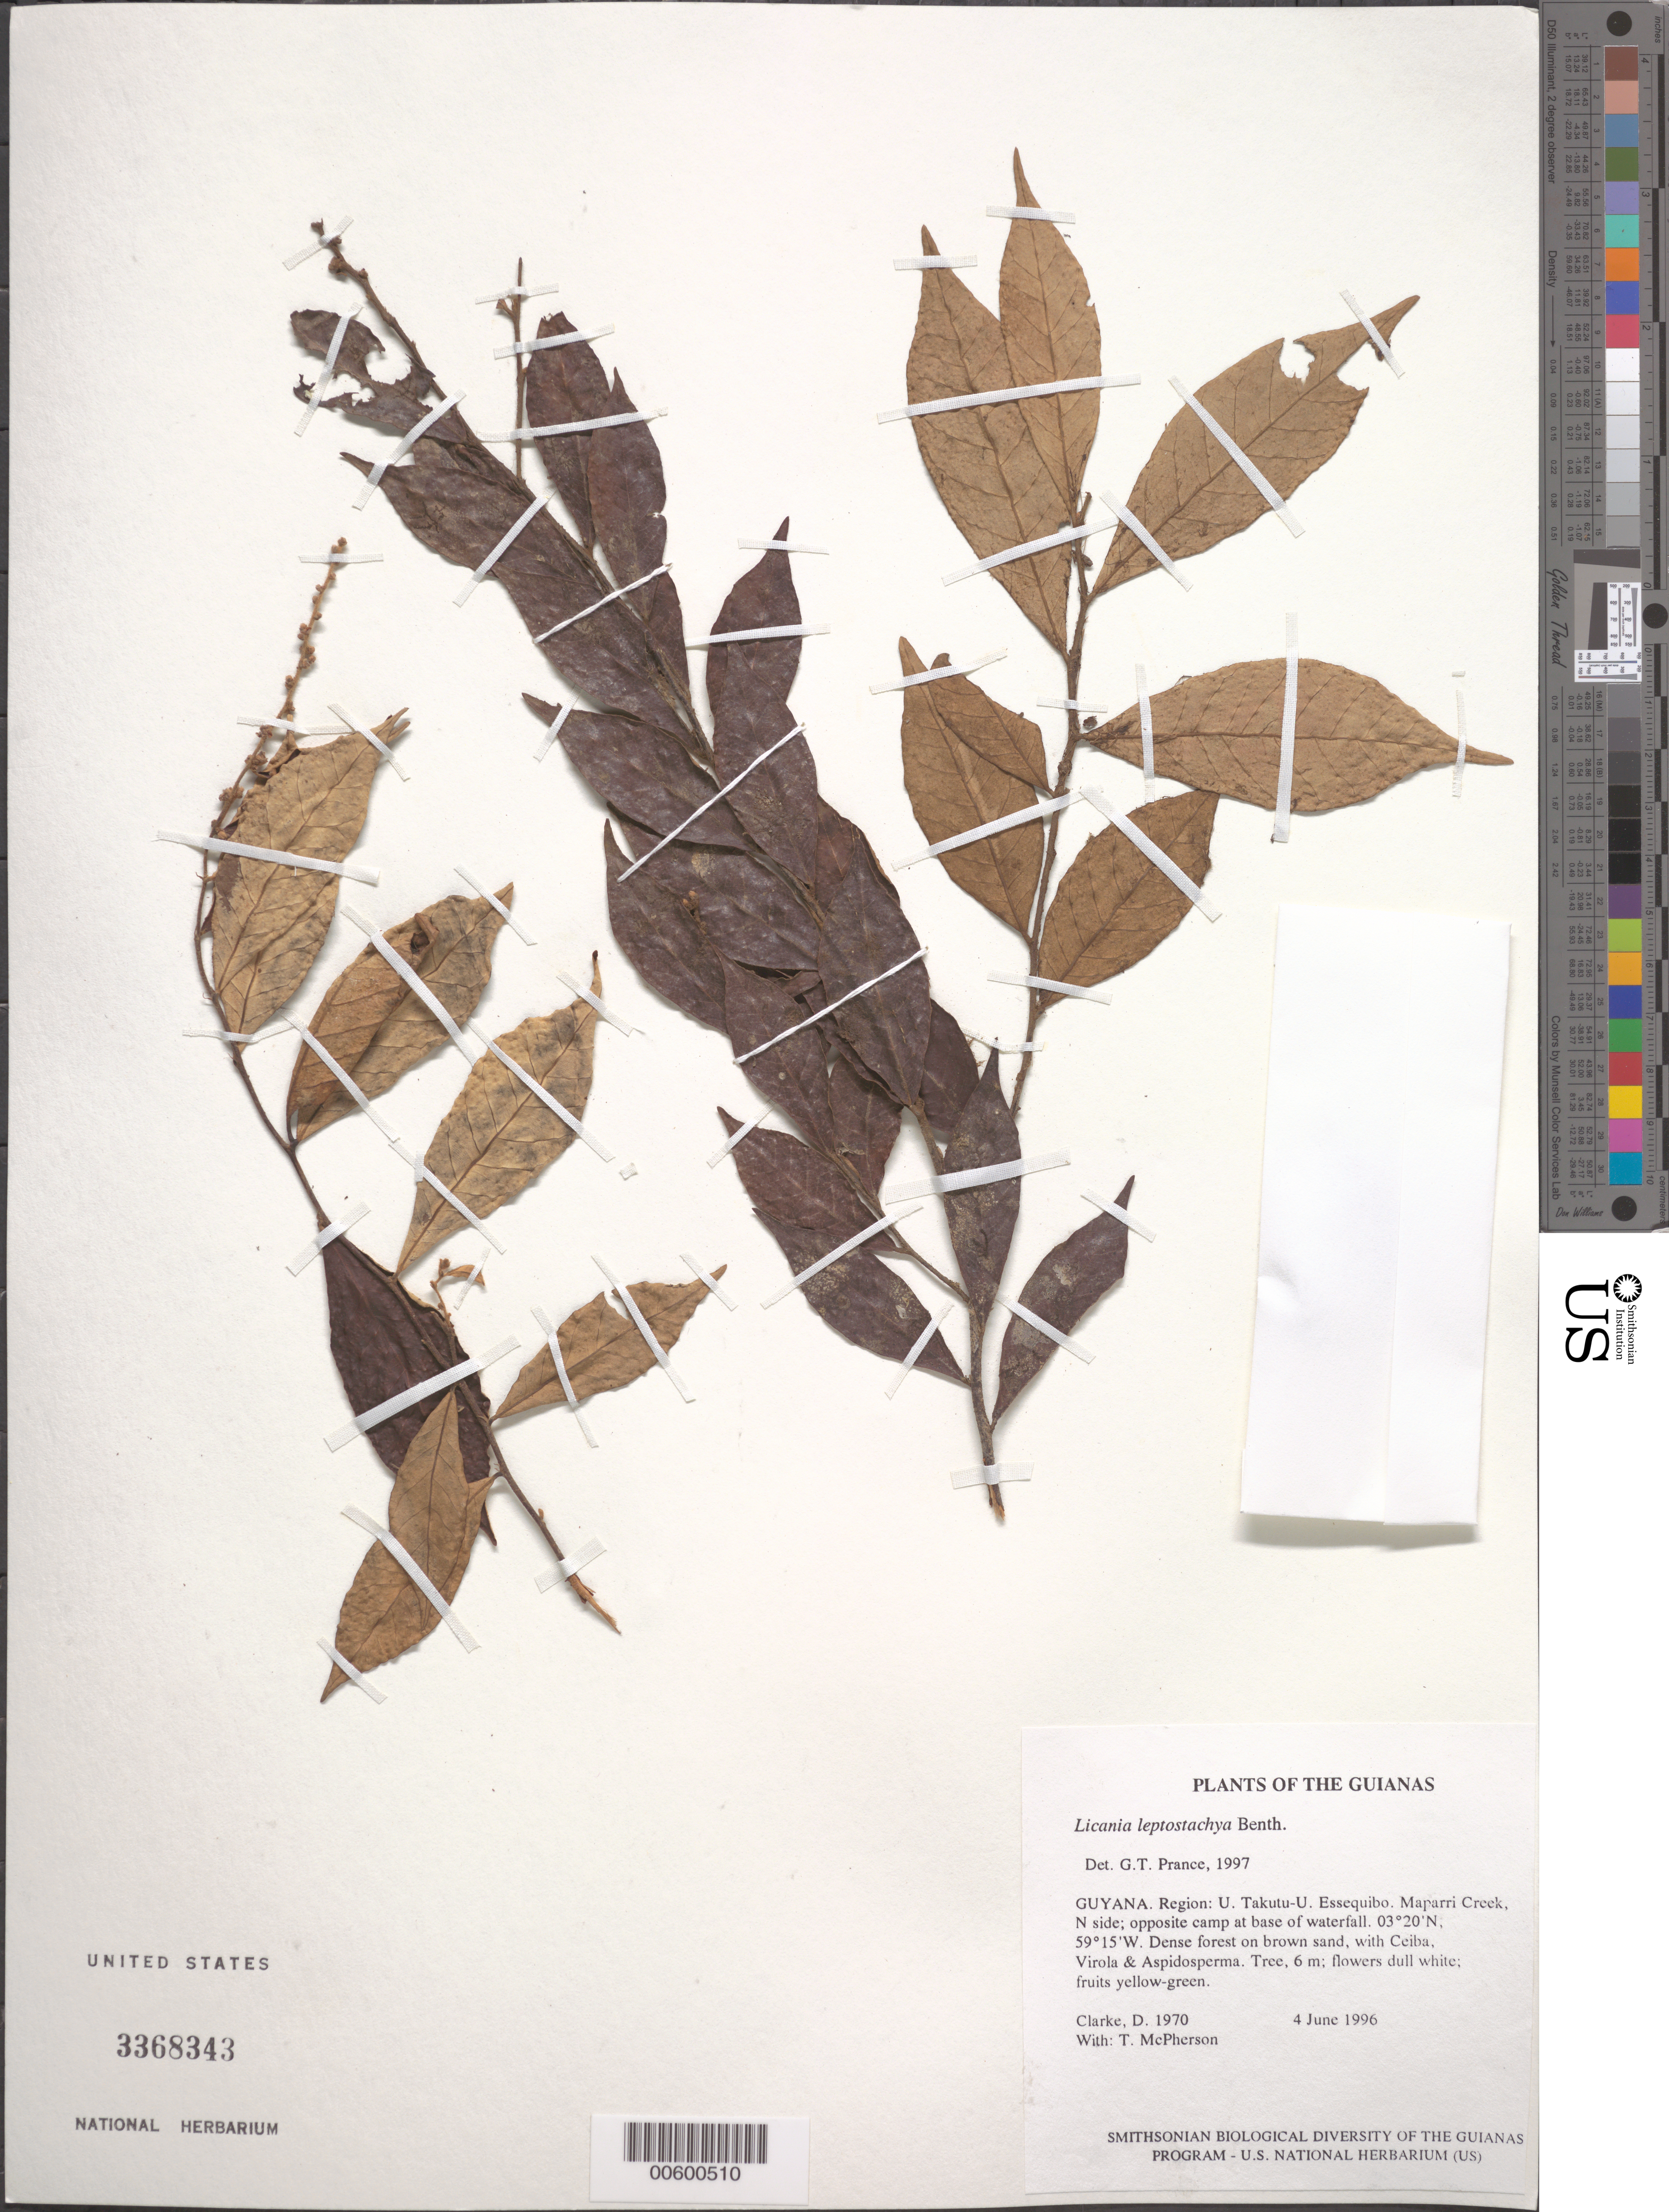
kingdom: Plantae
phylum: Tracheophyta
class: Magnoliopsida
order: Malpighiales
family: Chrysobalanaceae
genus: Licania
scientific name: Licania leptostachya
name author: Benth.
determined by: Prance, G. T.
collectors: H. D. Clarke & T. McPherson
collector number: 1970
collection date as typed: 5 June 1996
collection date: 1996-06-05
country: Guyana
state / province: U. Takutu-U. Essequibo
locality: Maparri Creek, N side; opposite camp at base of waterfall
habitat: Streamside vegetation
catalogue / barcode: US 3368343